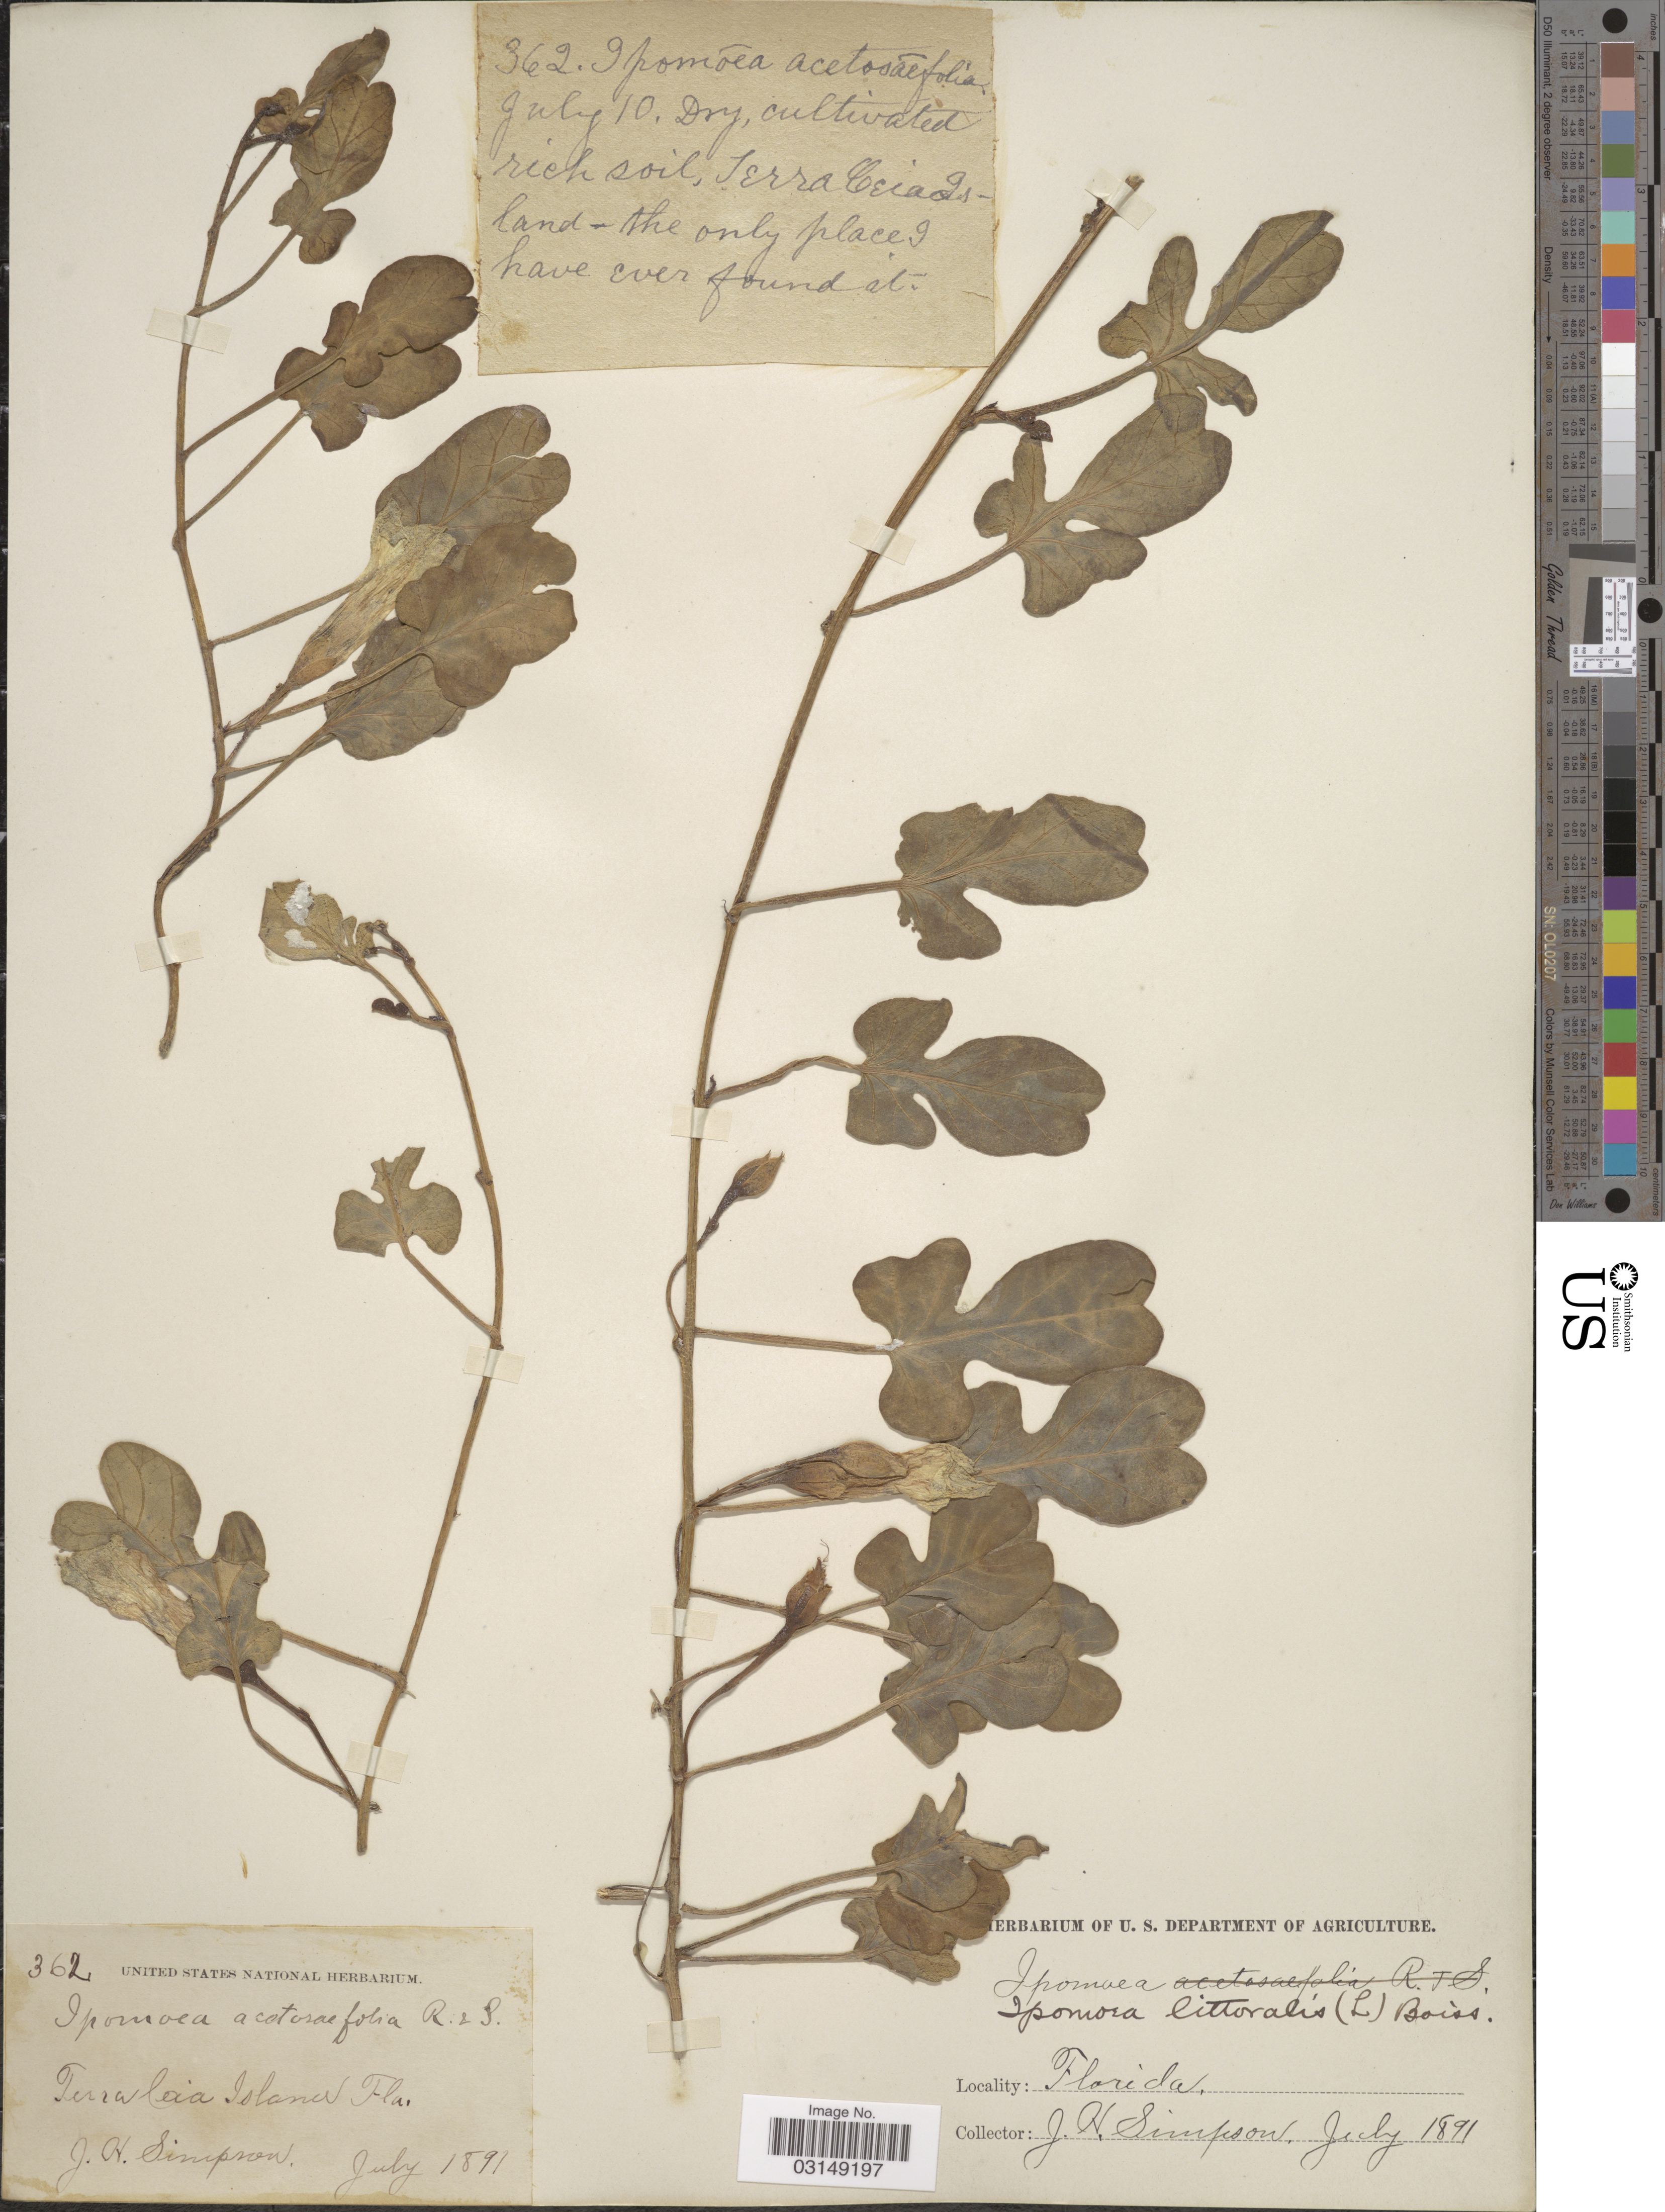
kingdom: Plantae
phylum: Tracheophyta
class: Magnoliopsida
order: Solanales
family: Convolvulaceae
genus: Ipomoea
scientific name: Ipomoea stolonifera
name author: (Cirillo) J.F. Gmel.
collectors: J. H. Simpson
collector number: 362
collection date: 1891-07-10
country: United States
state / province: Florida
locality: Terra Ceia Island. Fla.